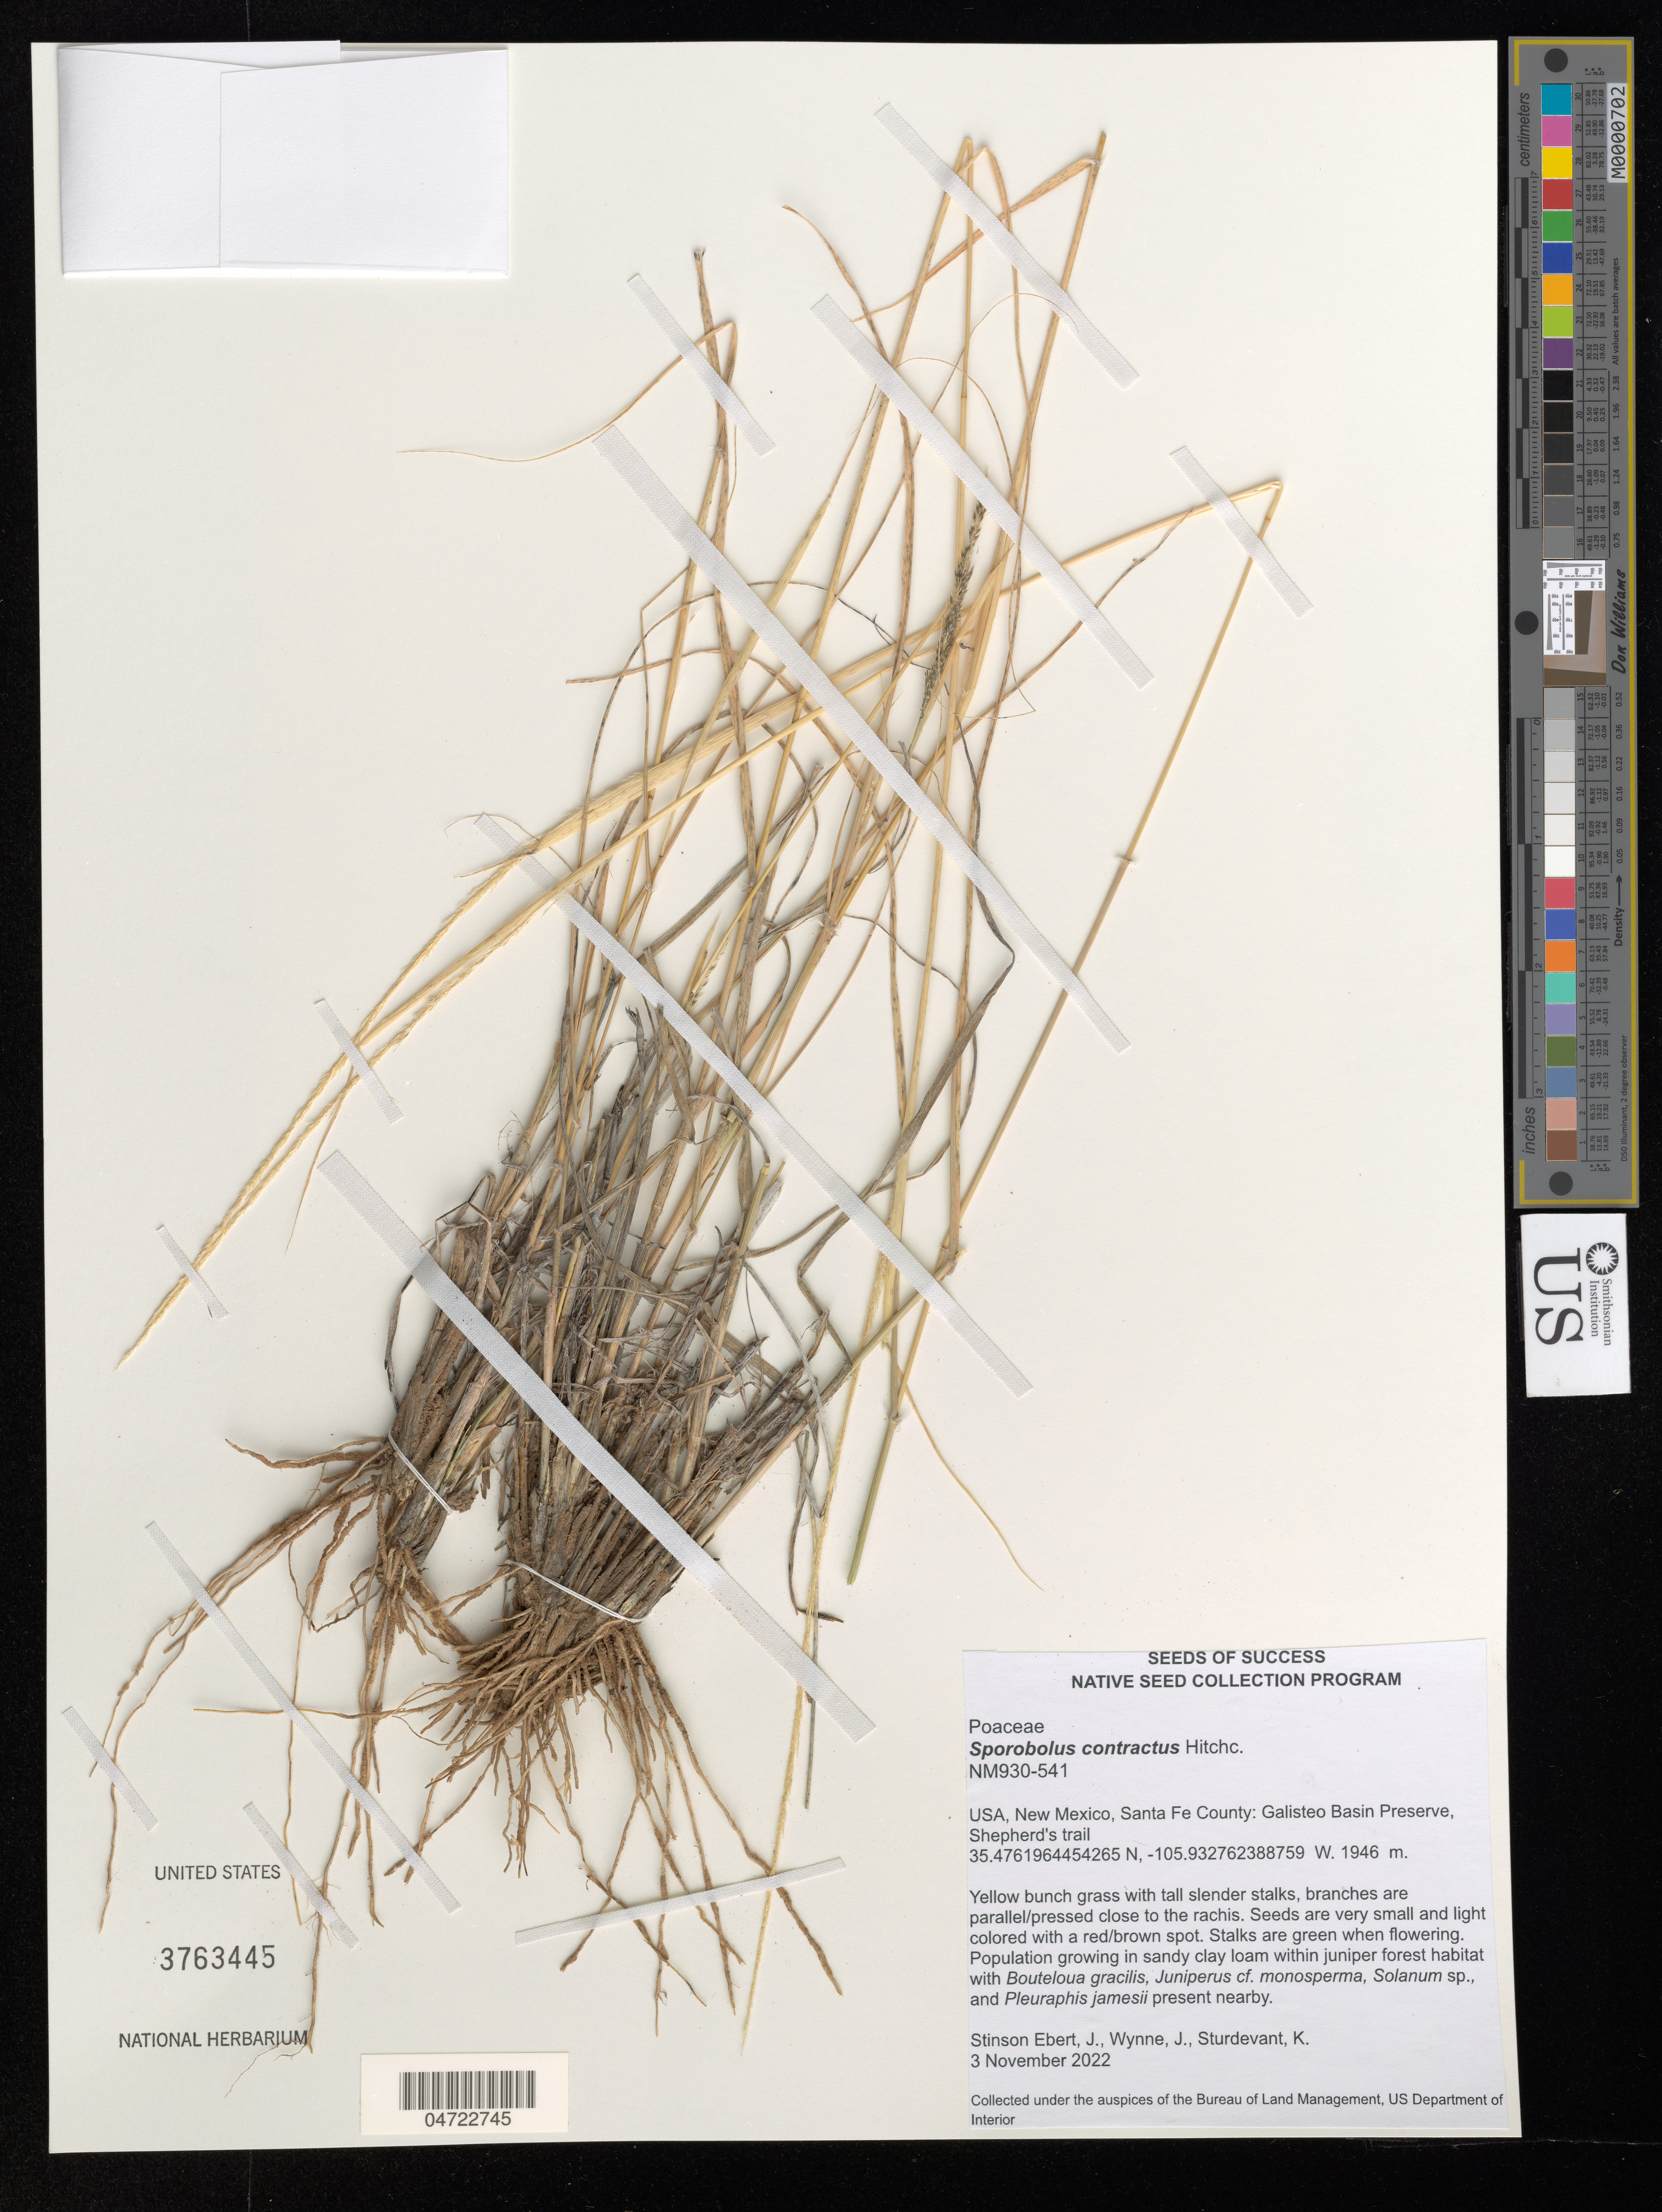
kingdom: Plantae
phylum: Tracheophyta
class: Liliopsida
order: Poales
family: Poaceae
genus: Sporobolus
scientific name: Sporobolus contractus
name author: Hitchc.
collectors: S. Ebert J., J. Wynne & K. Sturdevant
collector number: NM930-541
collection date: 2022-11-03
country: United States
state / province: New Mexico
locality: Santa Fe County: Galisteo Basin Preserve, Shepherd's trail.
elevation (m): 1946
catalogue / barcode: US 3763445